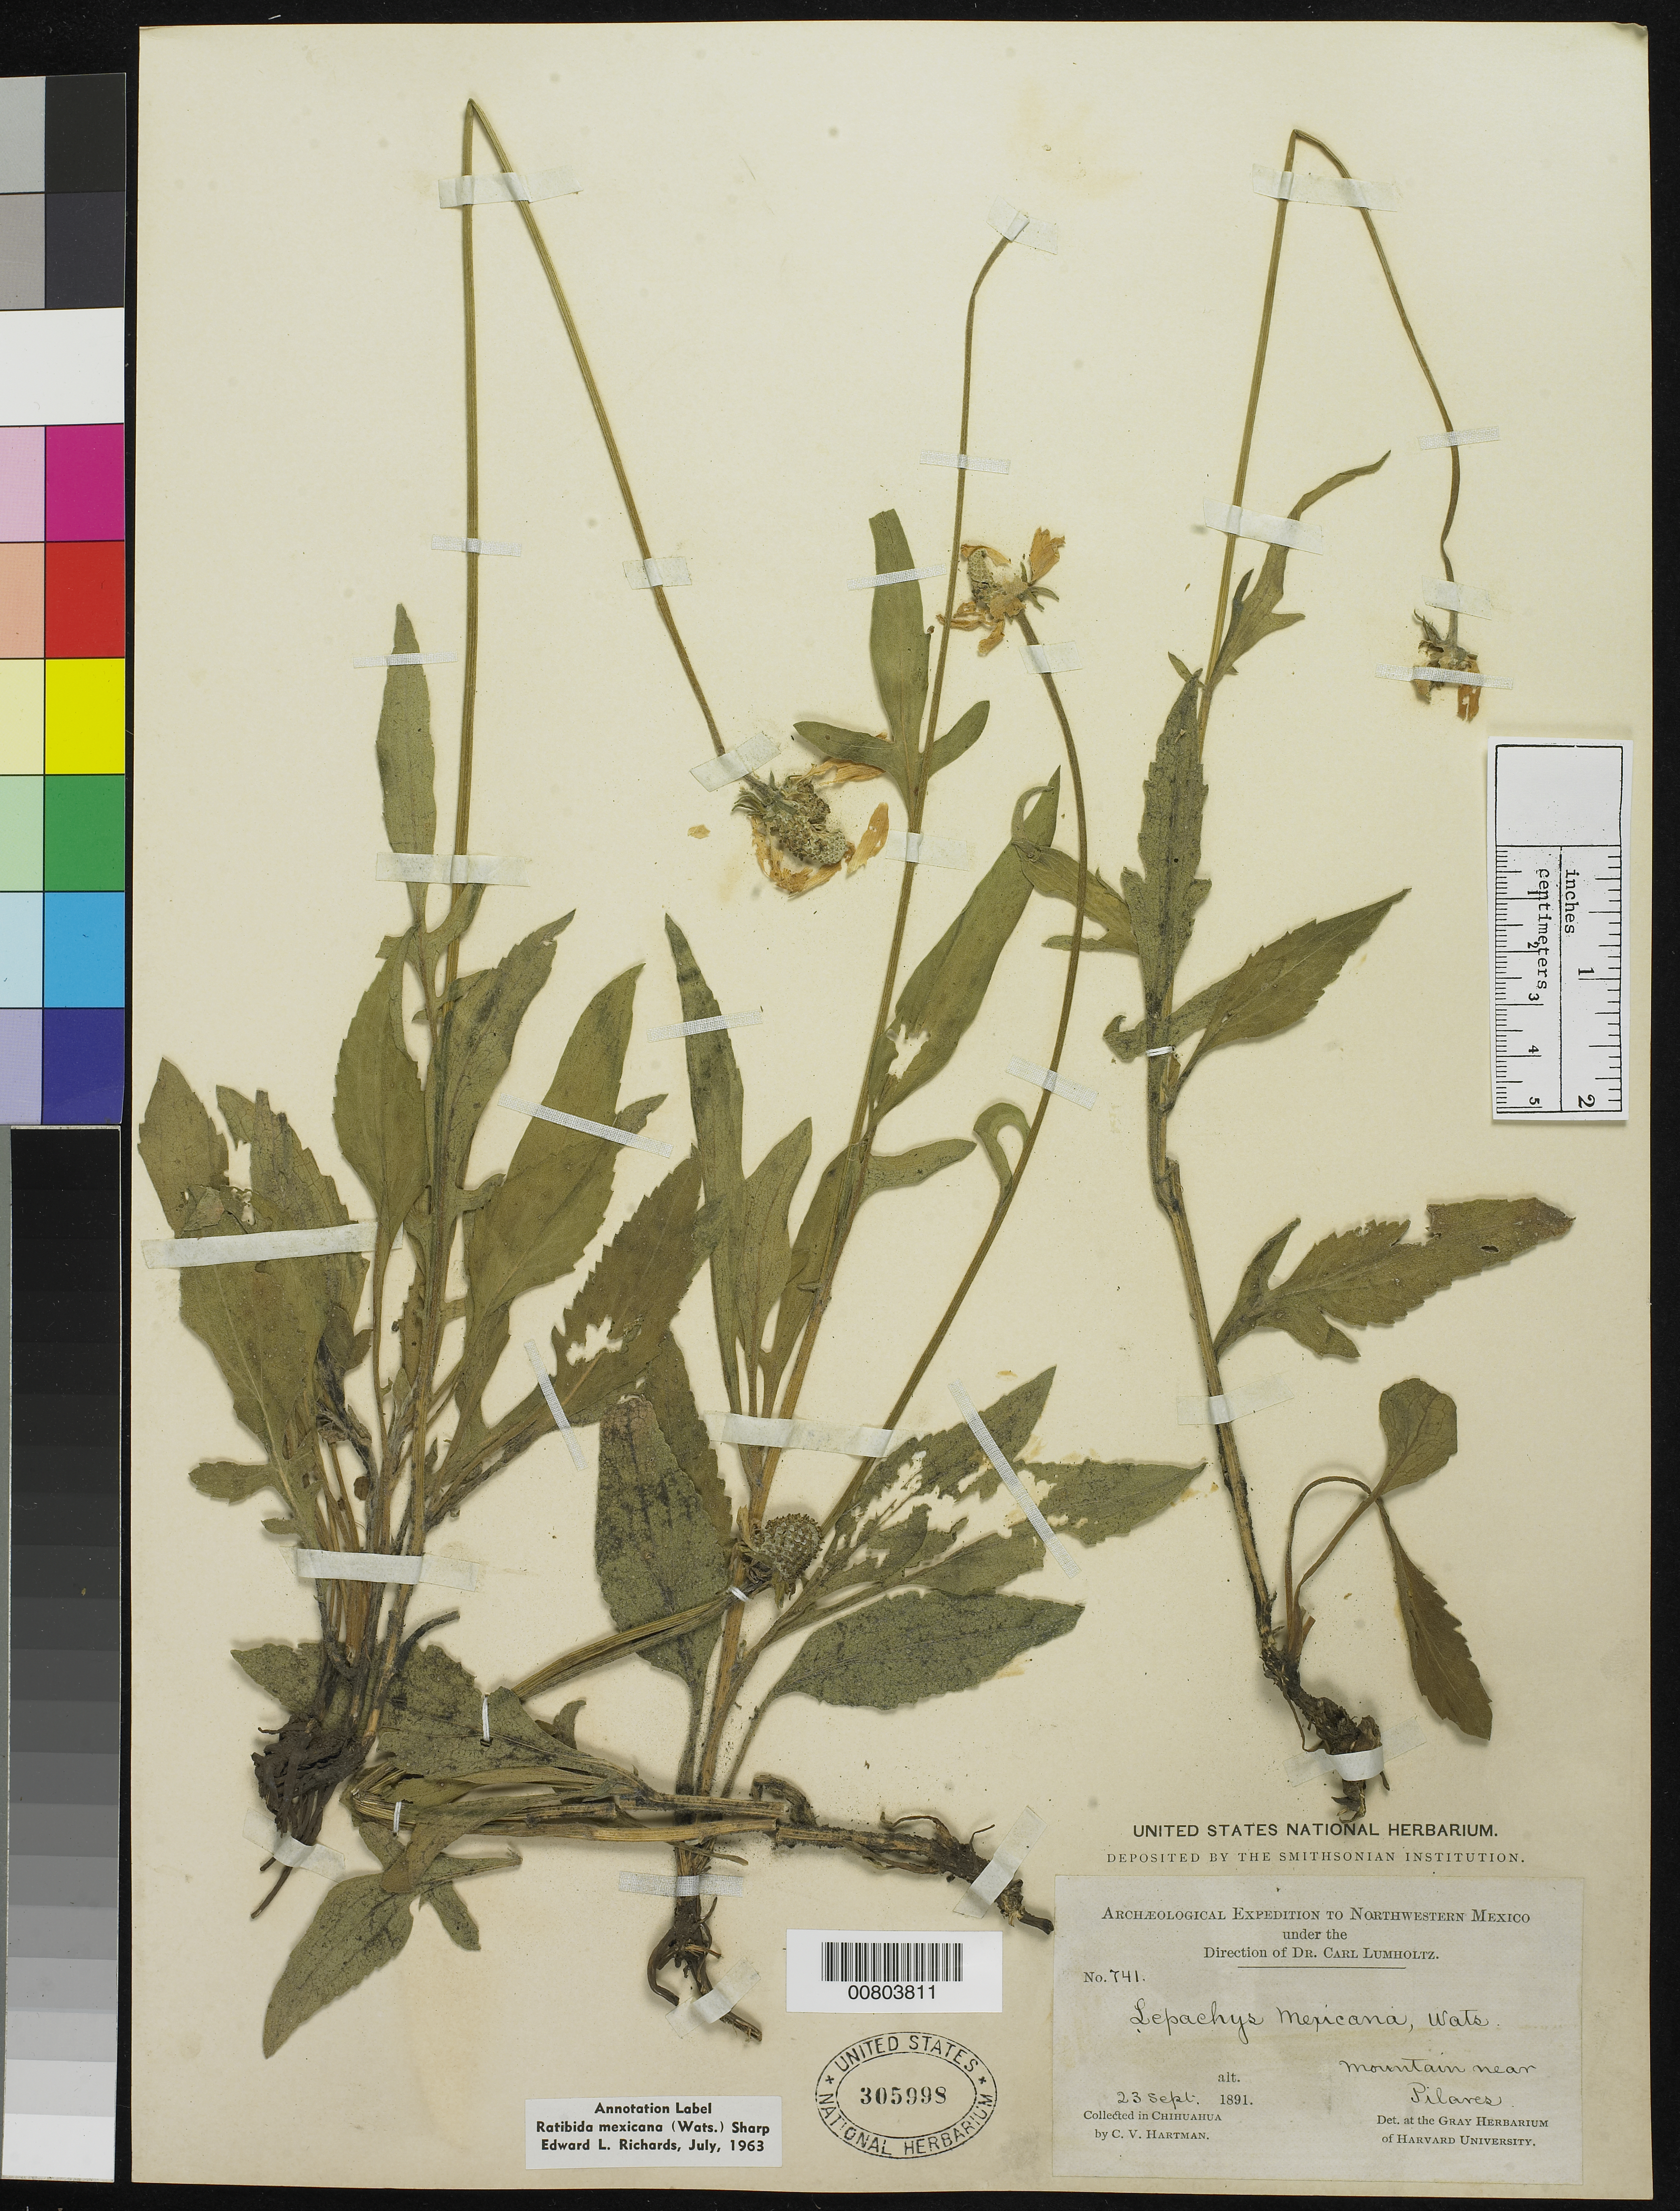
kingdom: Plantae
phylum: Tracheophyta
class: Magnoliopsida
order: Asterales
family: Asteraceae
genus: Ratibida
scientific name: Ratibida mexicana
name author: (S. Watson) W.M. Sharp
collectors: C. V. Hartman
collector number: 741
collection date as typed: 23 Sep 1891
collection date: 1891-09-23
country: Mexico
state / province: Chihuahua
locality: Mountain near Pilares, Chihuahua.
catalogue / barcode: US 305998